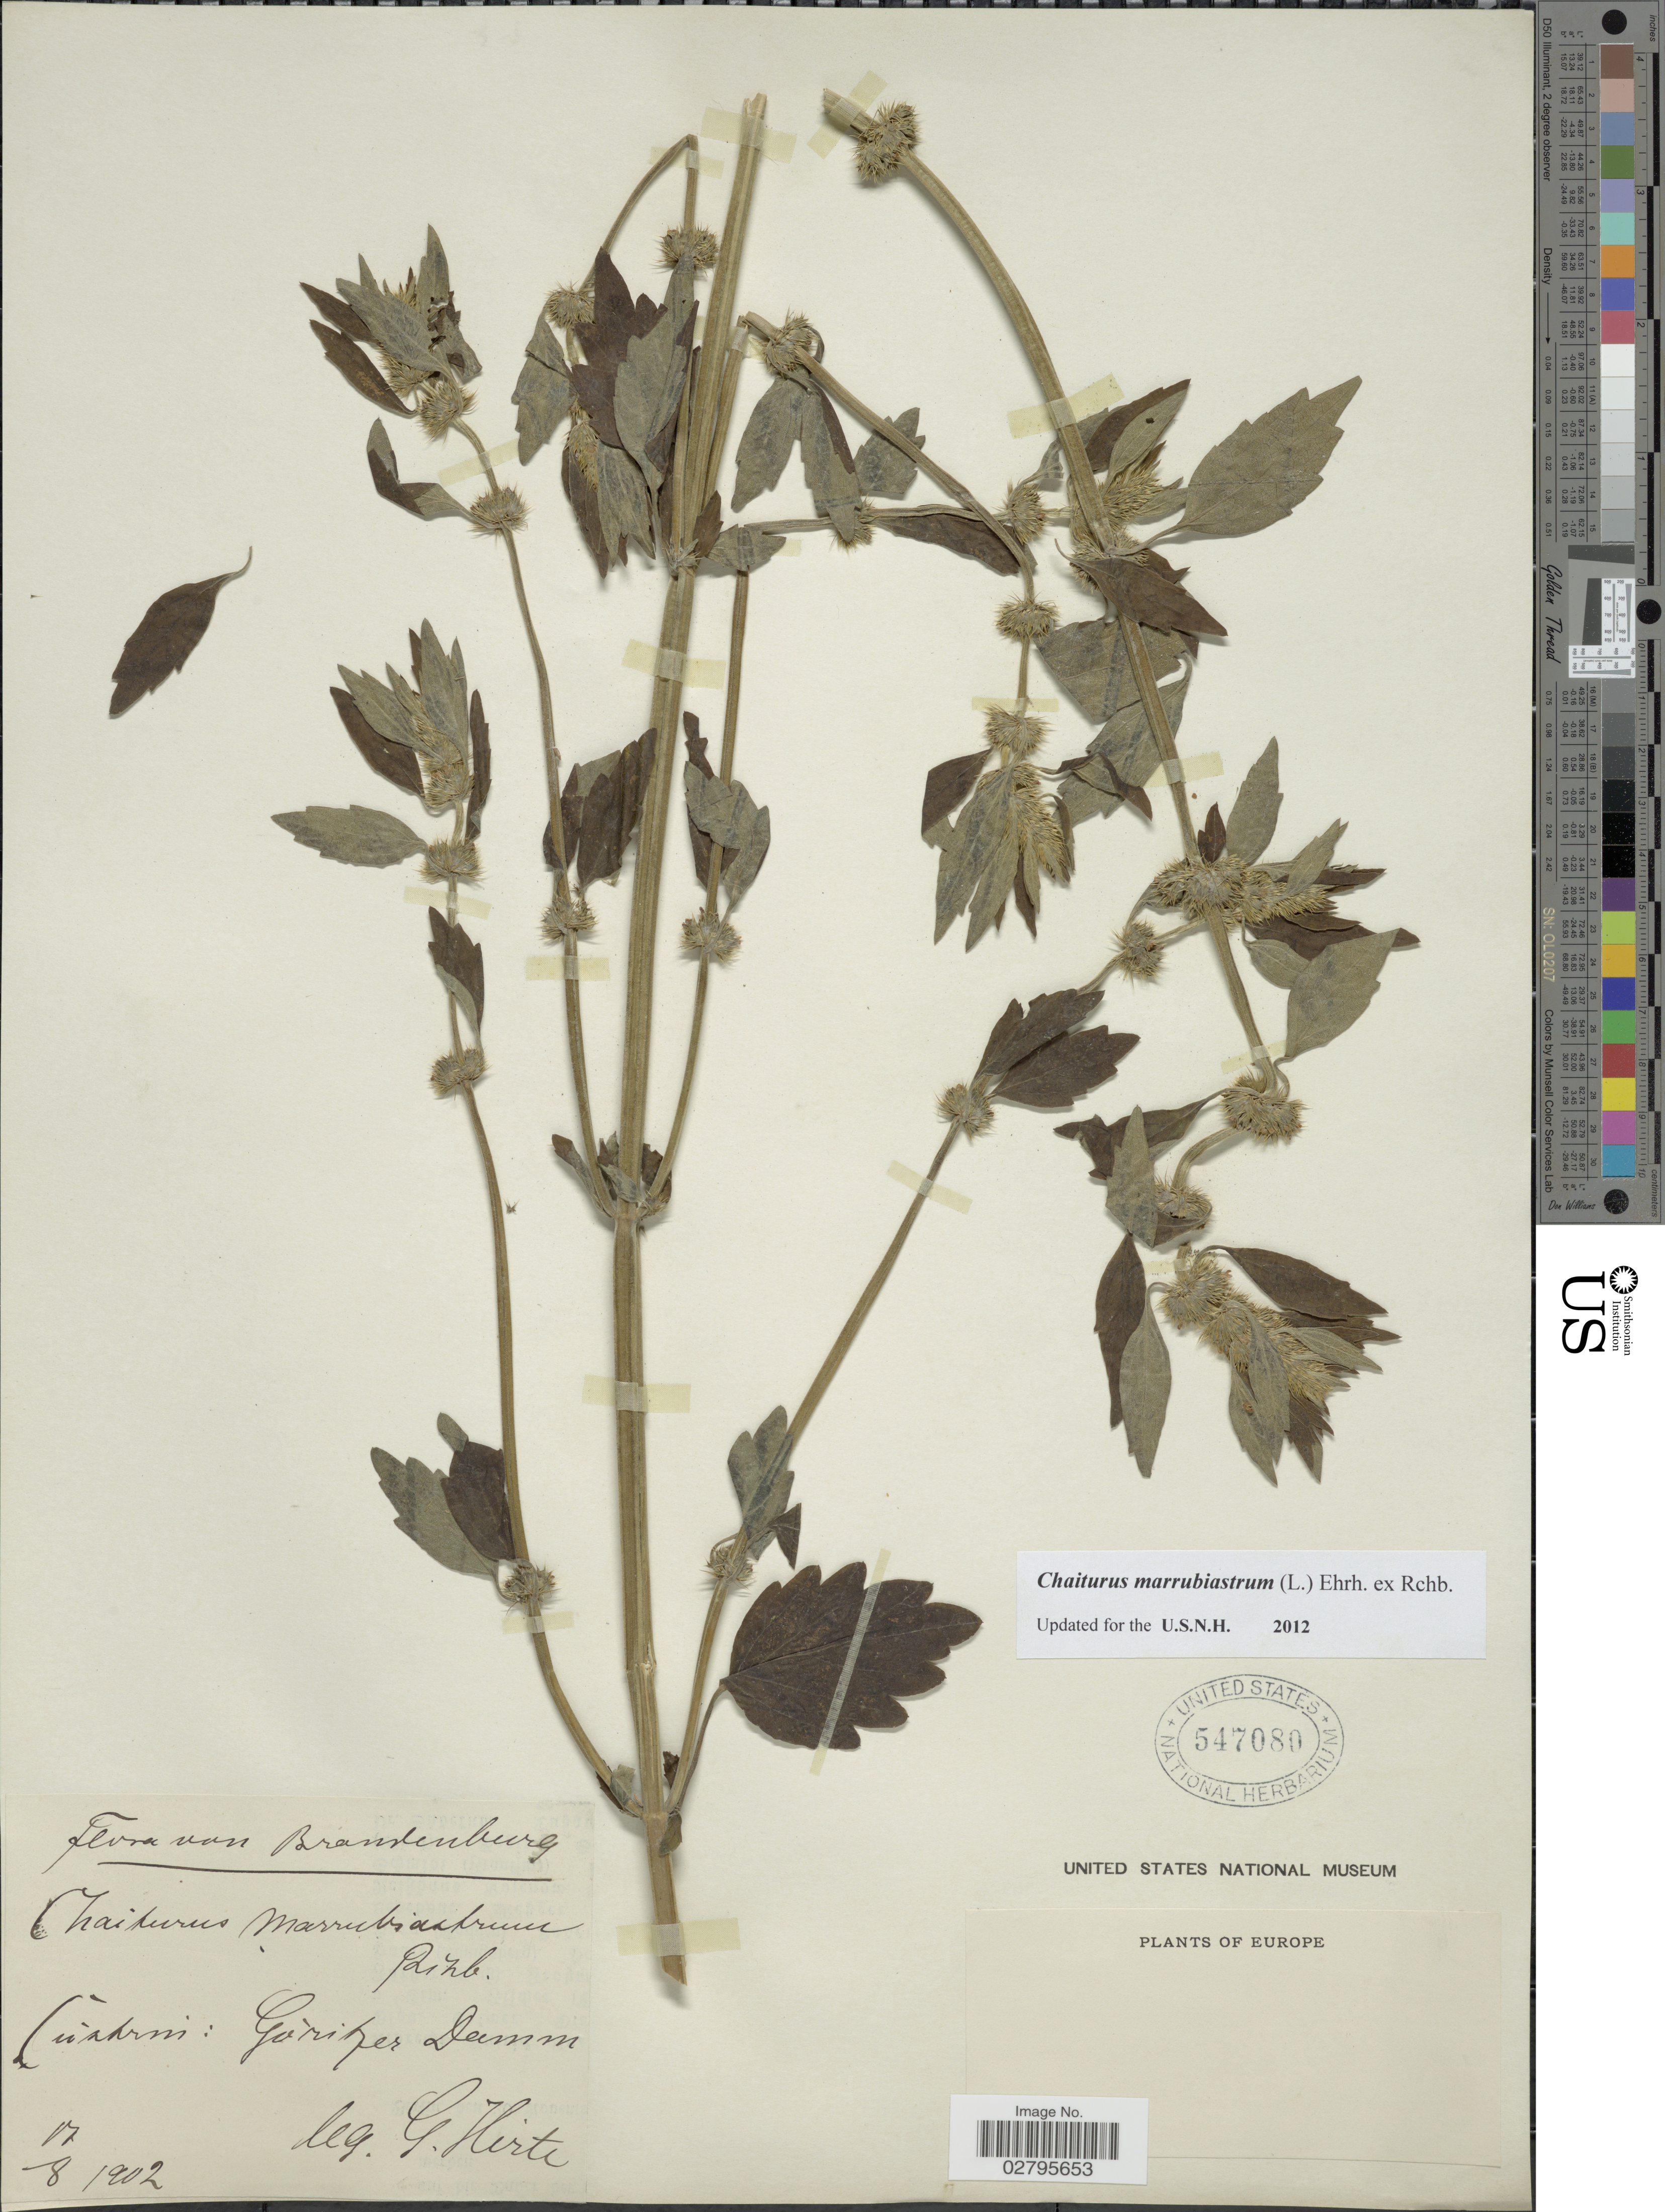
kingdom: Plantae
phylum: Tracheophyta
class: Magnoliopsida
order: Lamiales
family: Lamiaceae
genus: Chaiturus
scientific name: Chaiturus marrubiastrum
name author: (L.) Rchb.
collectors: G. Hirte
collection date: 1902-08-17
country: Germany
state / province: Brandenburg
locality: Cuzhrm: Garitzer Damm. [interpreted]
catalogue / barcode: US 547080